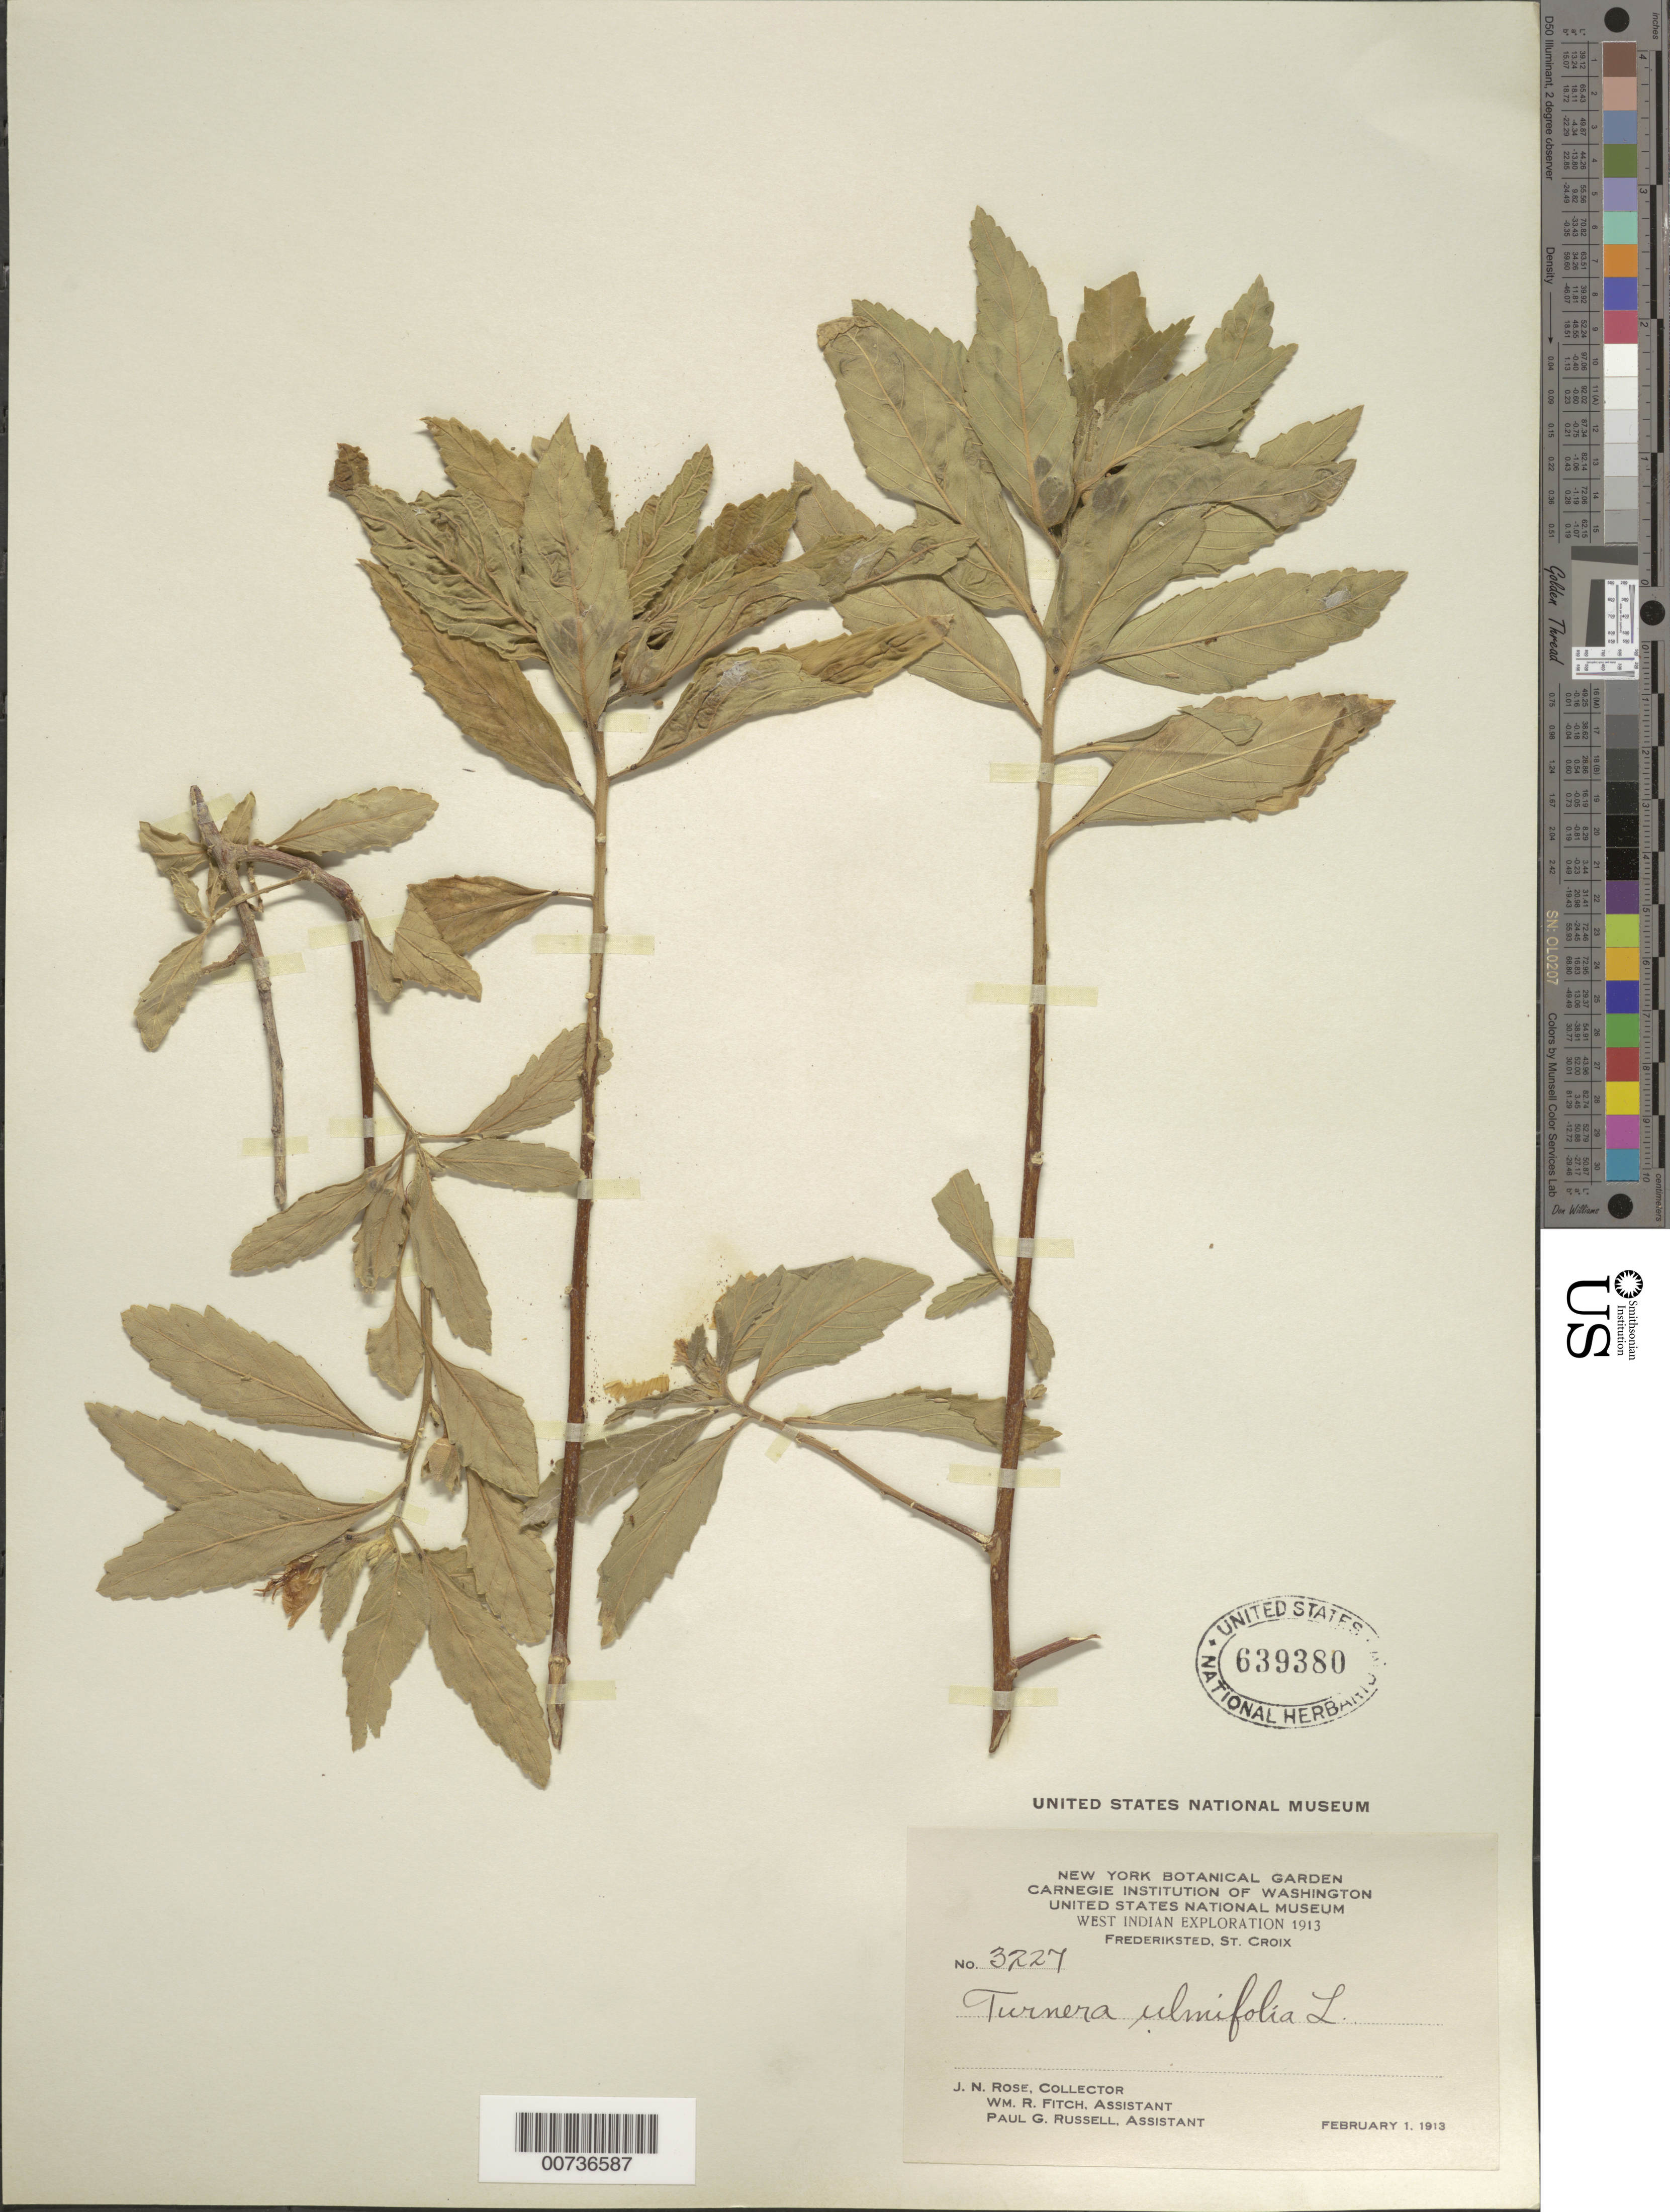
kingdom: Plantae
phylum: Tracheophyta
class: Magnoliopsida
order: Malpighiales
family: Turneraceae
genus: Turnera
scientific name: Turnera ulmifolia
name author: L.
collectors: J. N. Rose, W. R. Fitch & P. G. Russell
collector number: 3227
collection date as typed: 01 Feb 1913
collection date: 1913-02-01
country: U.S. Virgin Islands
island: St. Croix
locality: Frederiksted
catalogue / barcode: US 639380